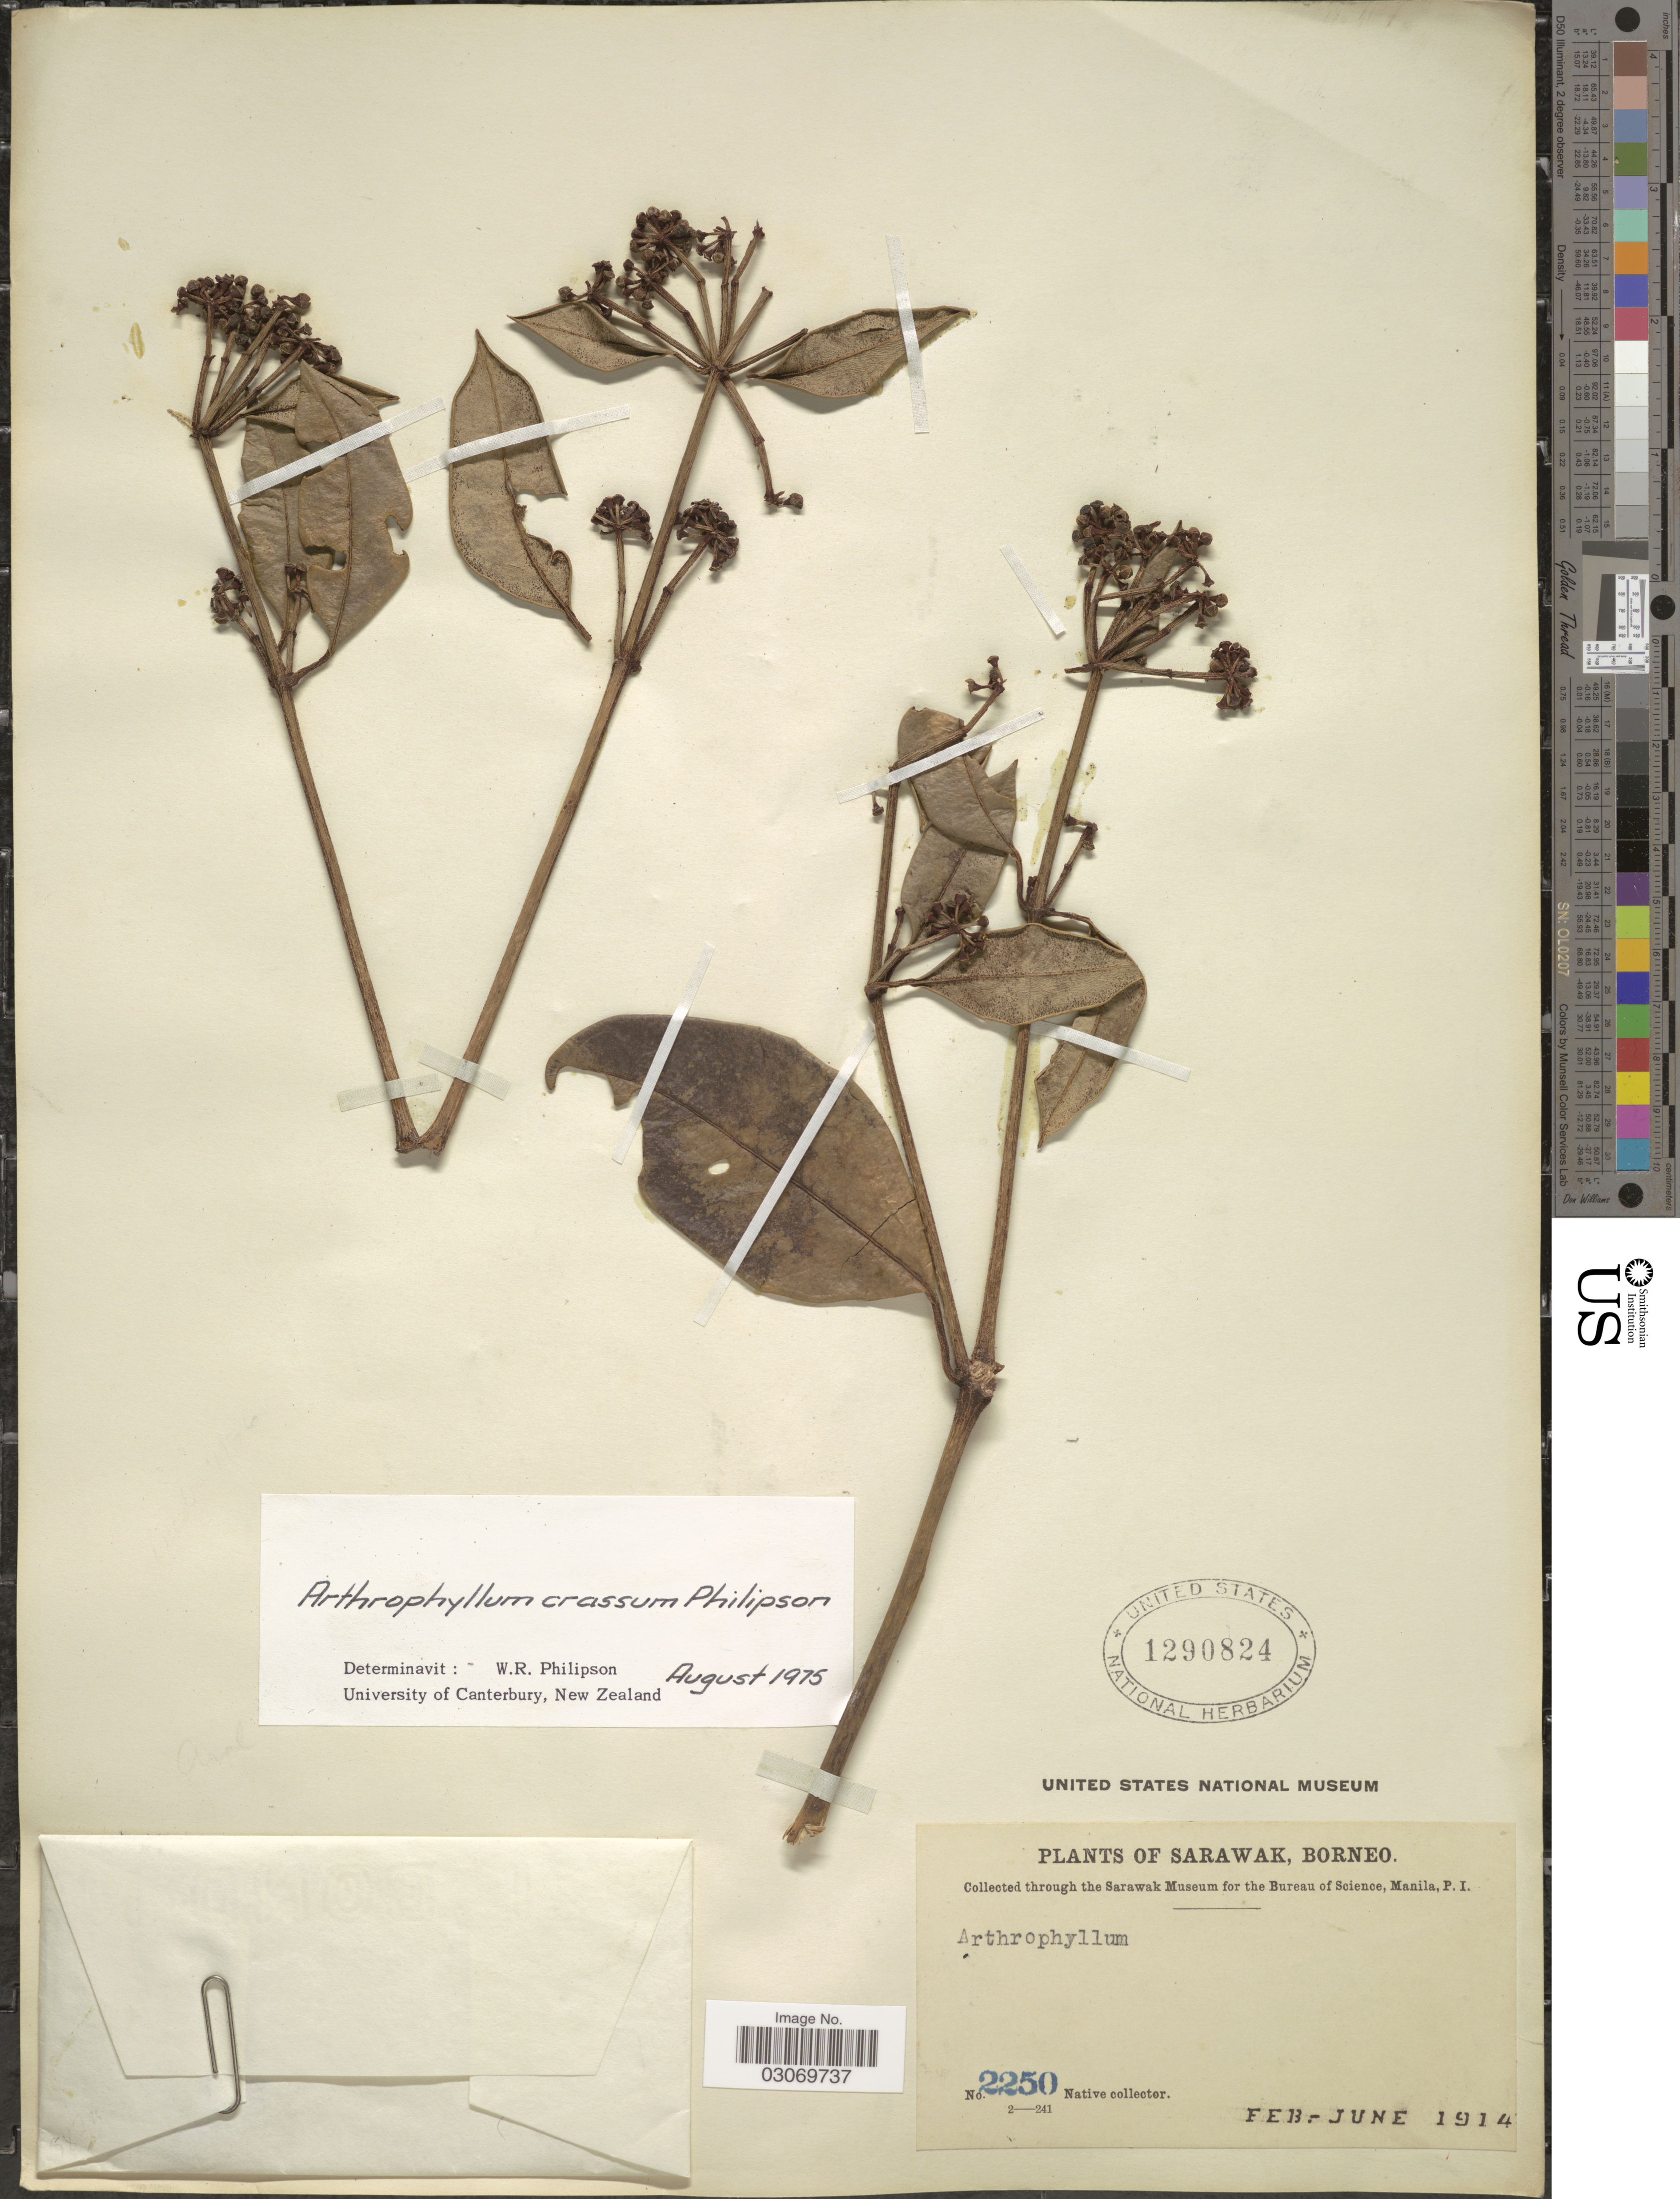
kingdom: Plantae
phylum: Tracheophyta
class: Magnoliopsida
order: Apiales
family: Araliaceae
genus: Arthrophyllum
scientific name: Arthrophyllum crassum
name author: Philipson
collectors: Native collector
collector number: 2250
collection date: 1914-02/1914-06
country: Malaysia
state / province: Sarawak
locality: Borneo.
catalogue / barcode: US 1290824